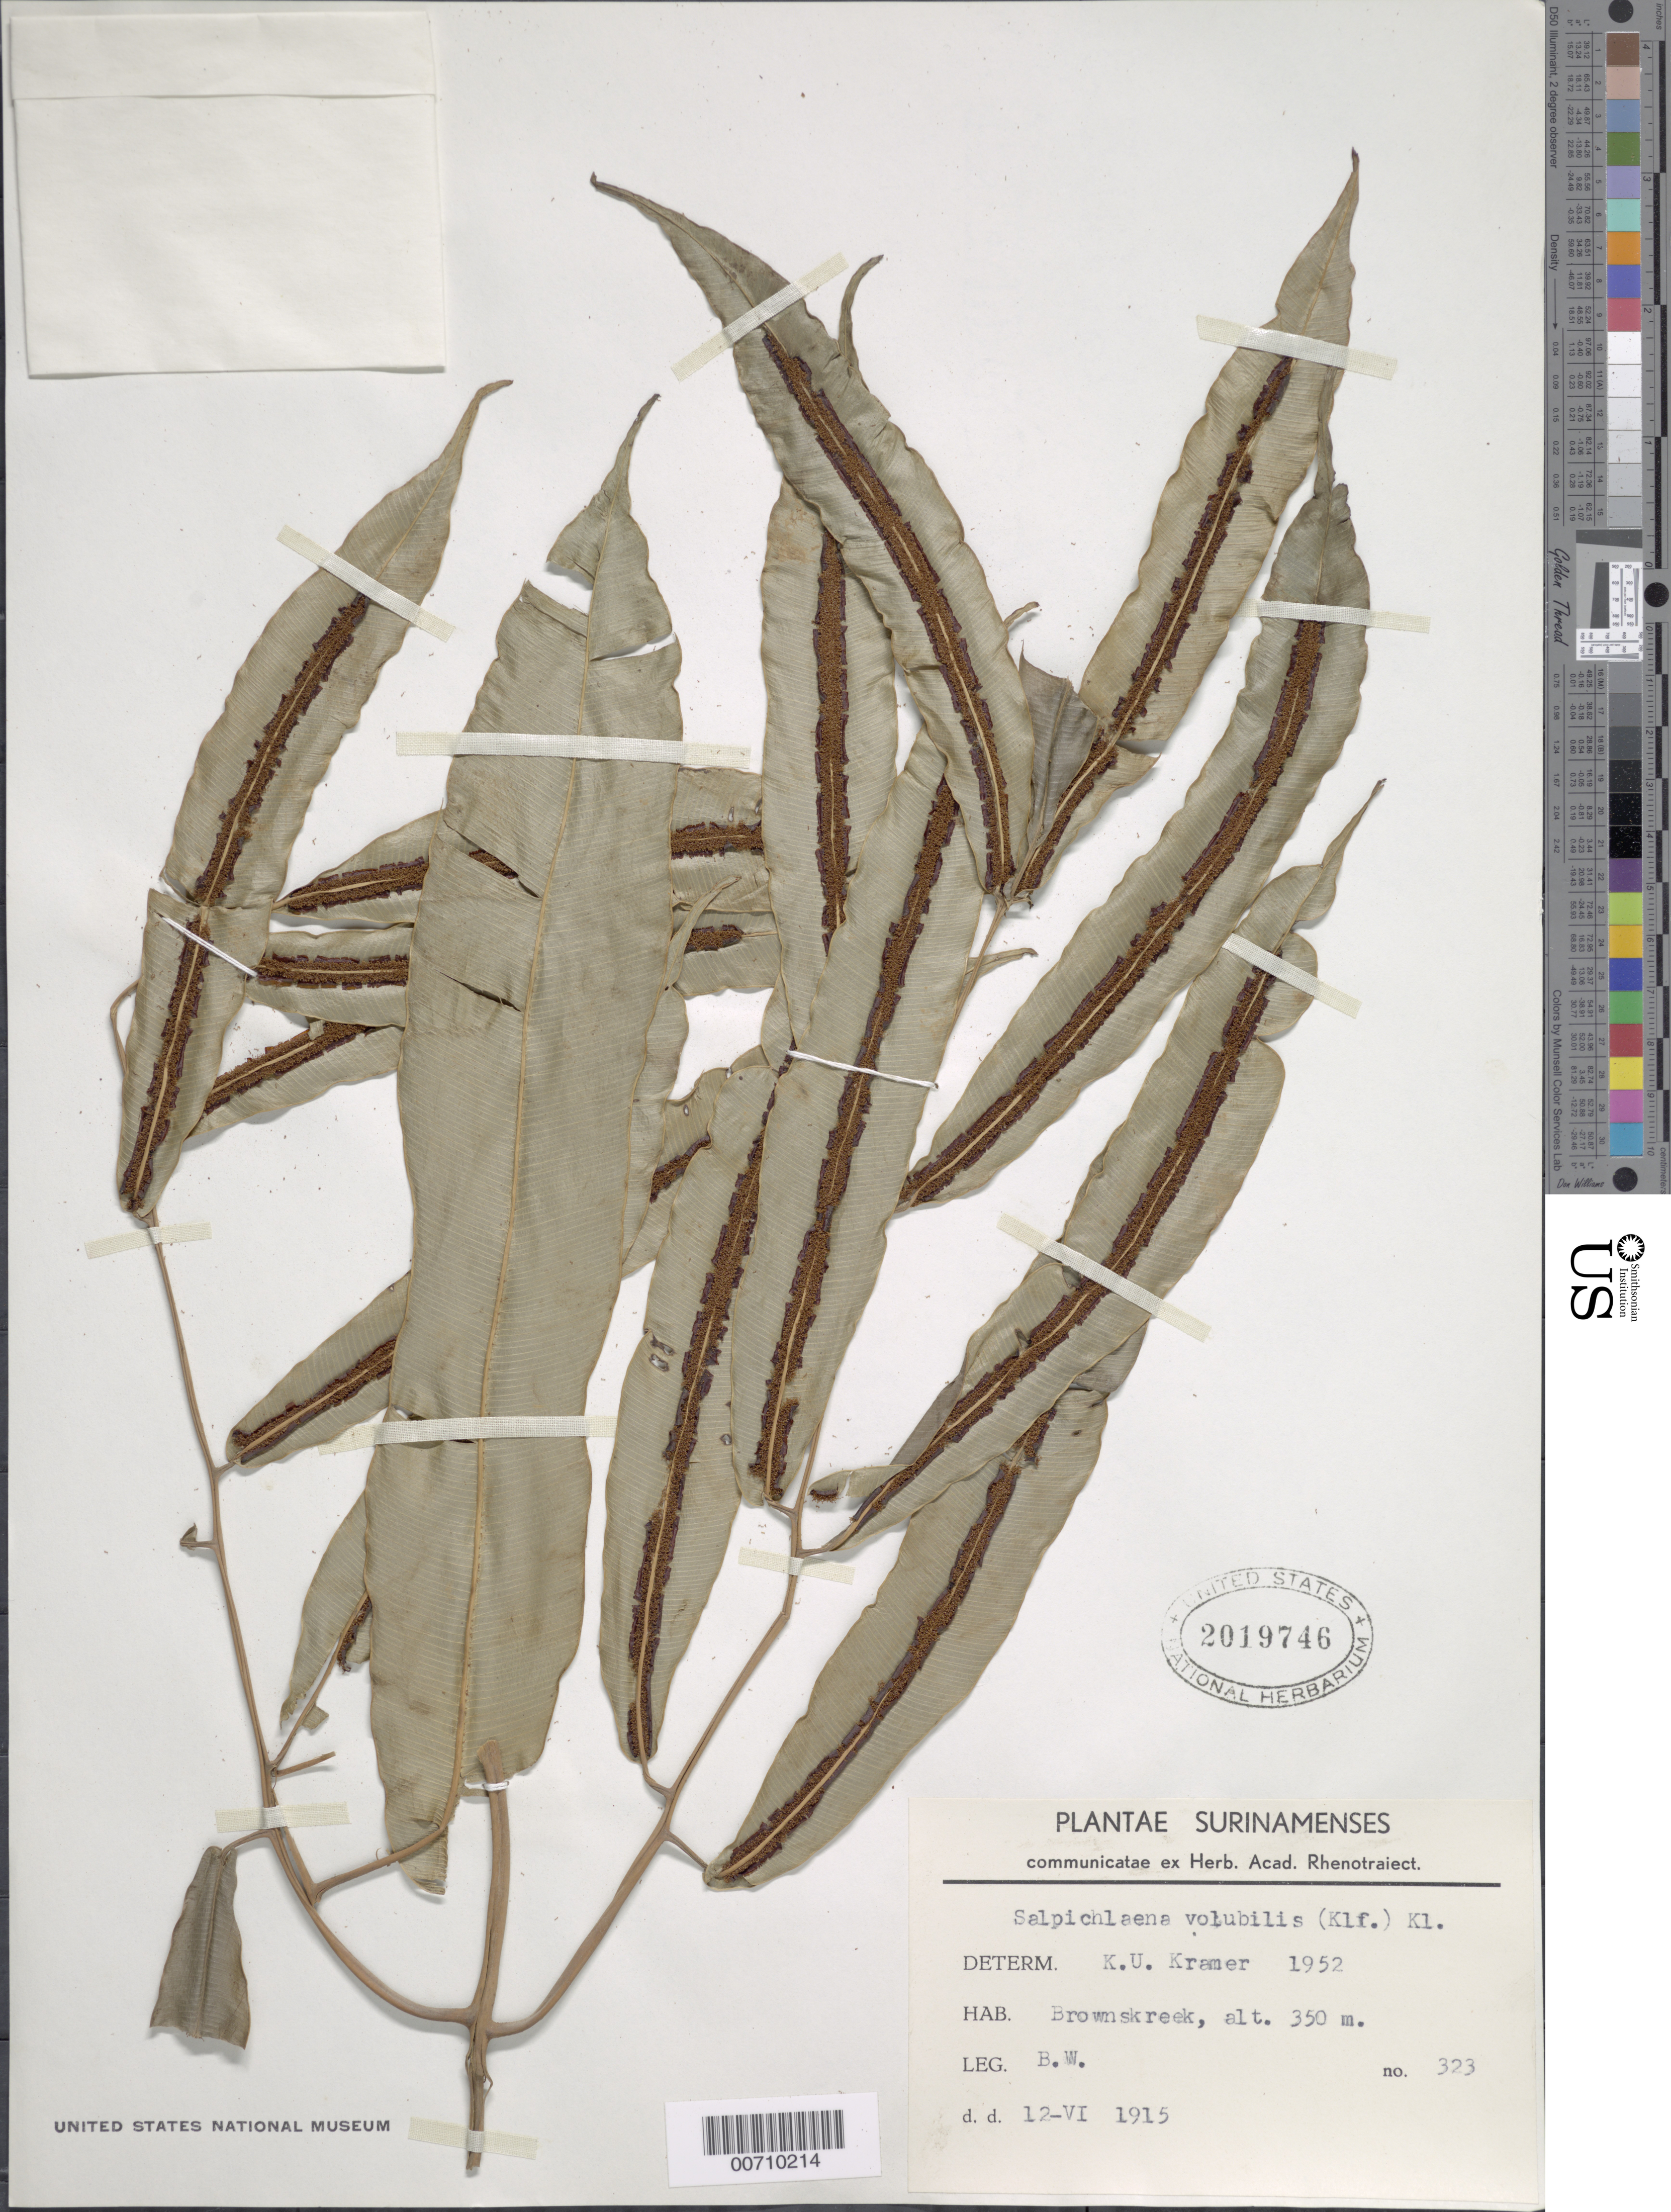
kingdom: Plantae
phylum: Tracheophyta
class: Polypodiopsida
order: Polypodiales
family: Blechnaceae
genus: Salpichlaena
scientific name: Salpichlaena volubilis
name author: (Kaulf.) J. Sm.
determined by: Kramer, K. U.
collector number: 323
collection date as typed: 12-Jun-15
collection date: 1915-06-12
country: Suriname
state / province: Brokopondo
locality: Brownskreek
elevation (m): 350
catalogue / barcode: US 2019746